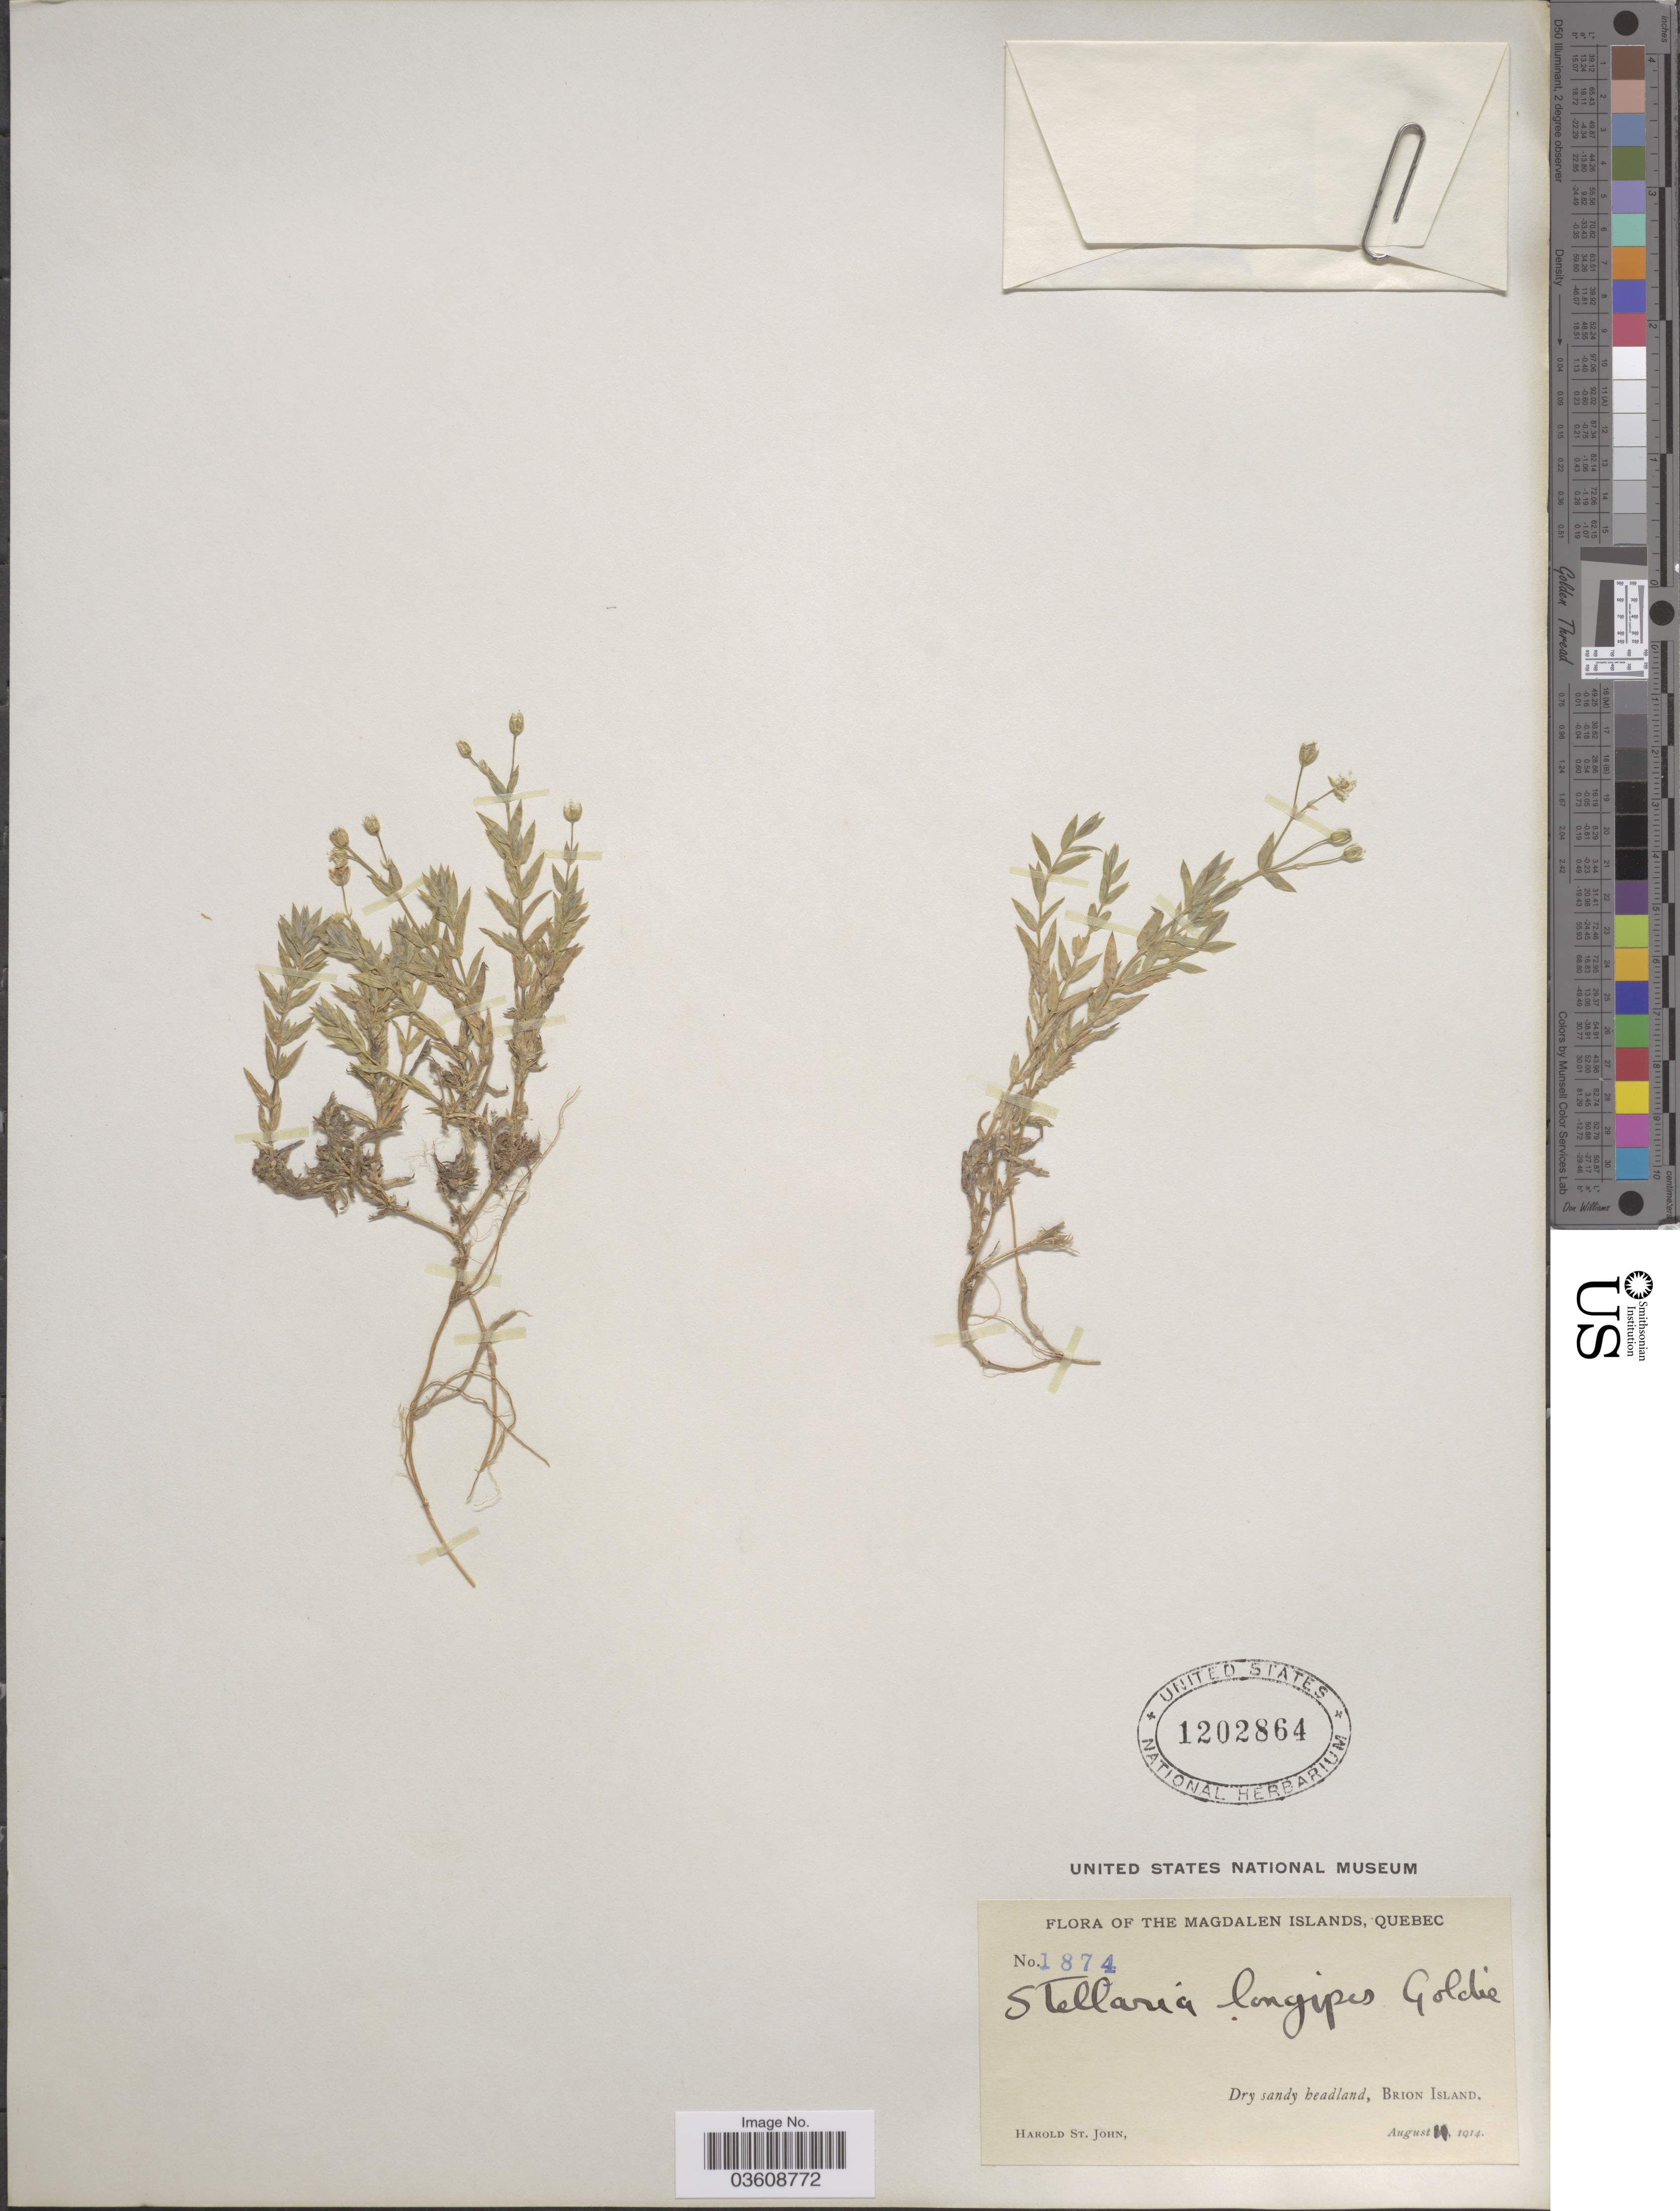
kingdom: Plantae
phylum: Tracheophyta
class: Magnoliopsida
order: Caryophyllales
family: Caryophyllaceae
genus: Stellaria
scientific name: Stellaria longipes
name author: Goldie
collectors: H. St. John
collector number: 1874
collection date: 1914-08-11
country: Canada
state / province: Quebec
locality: The Magdalen Islands. Brion Island.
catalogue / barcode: US 1202864